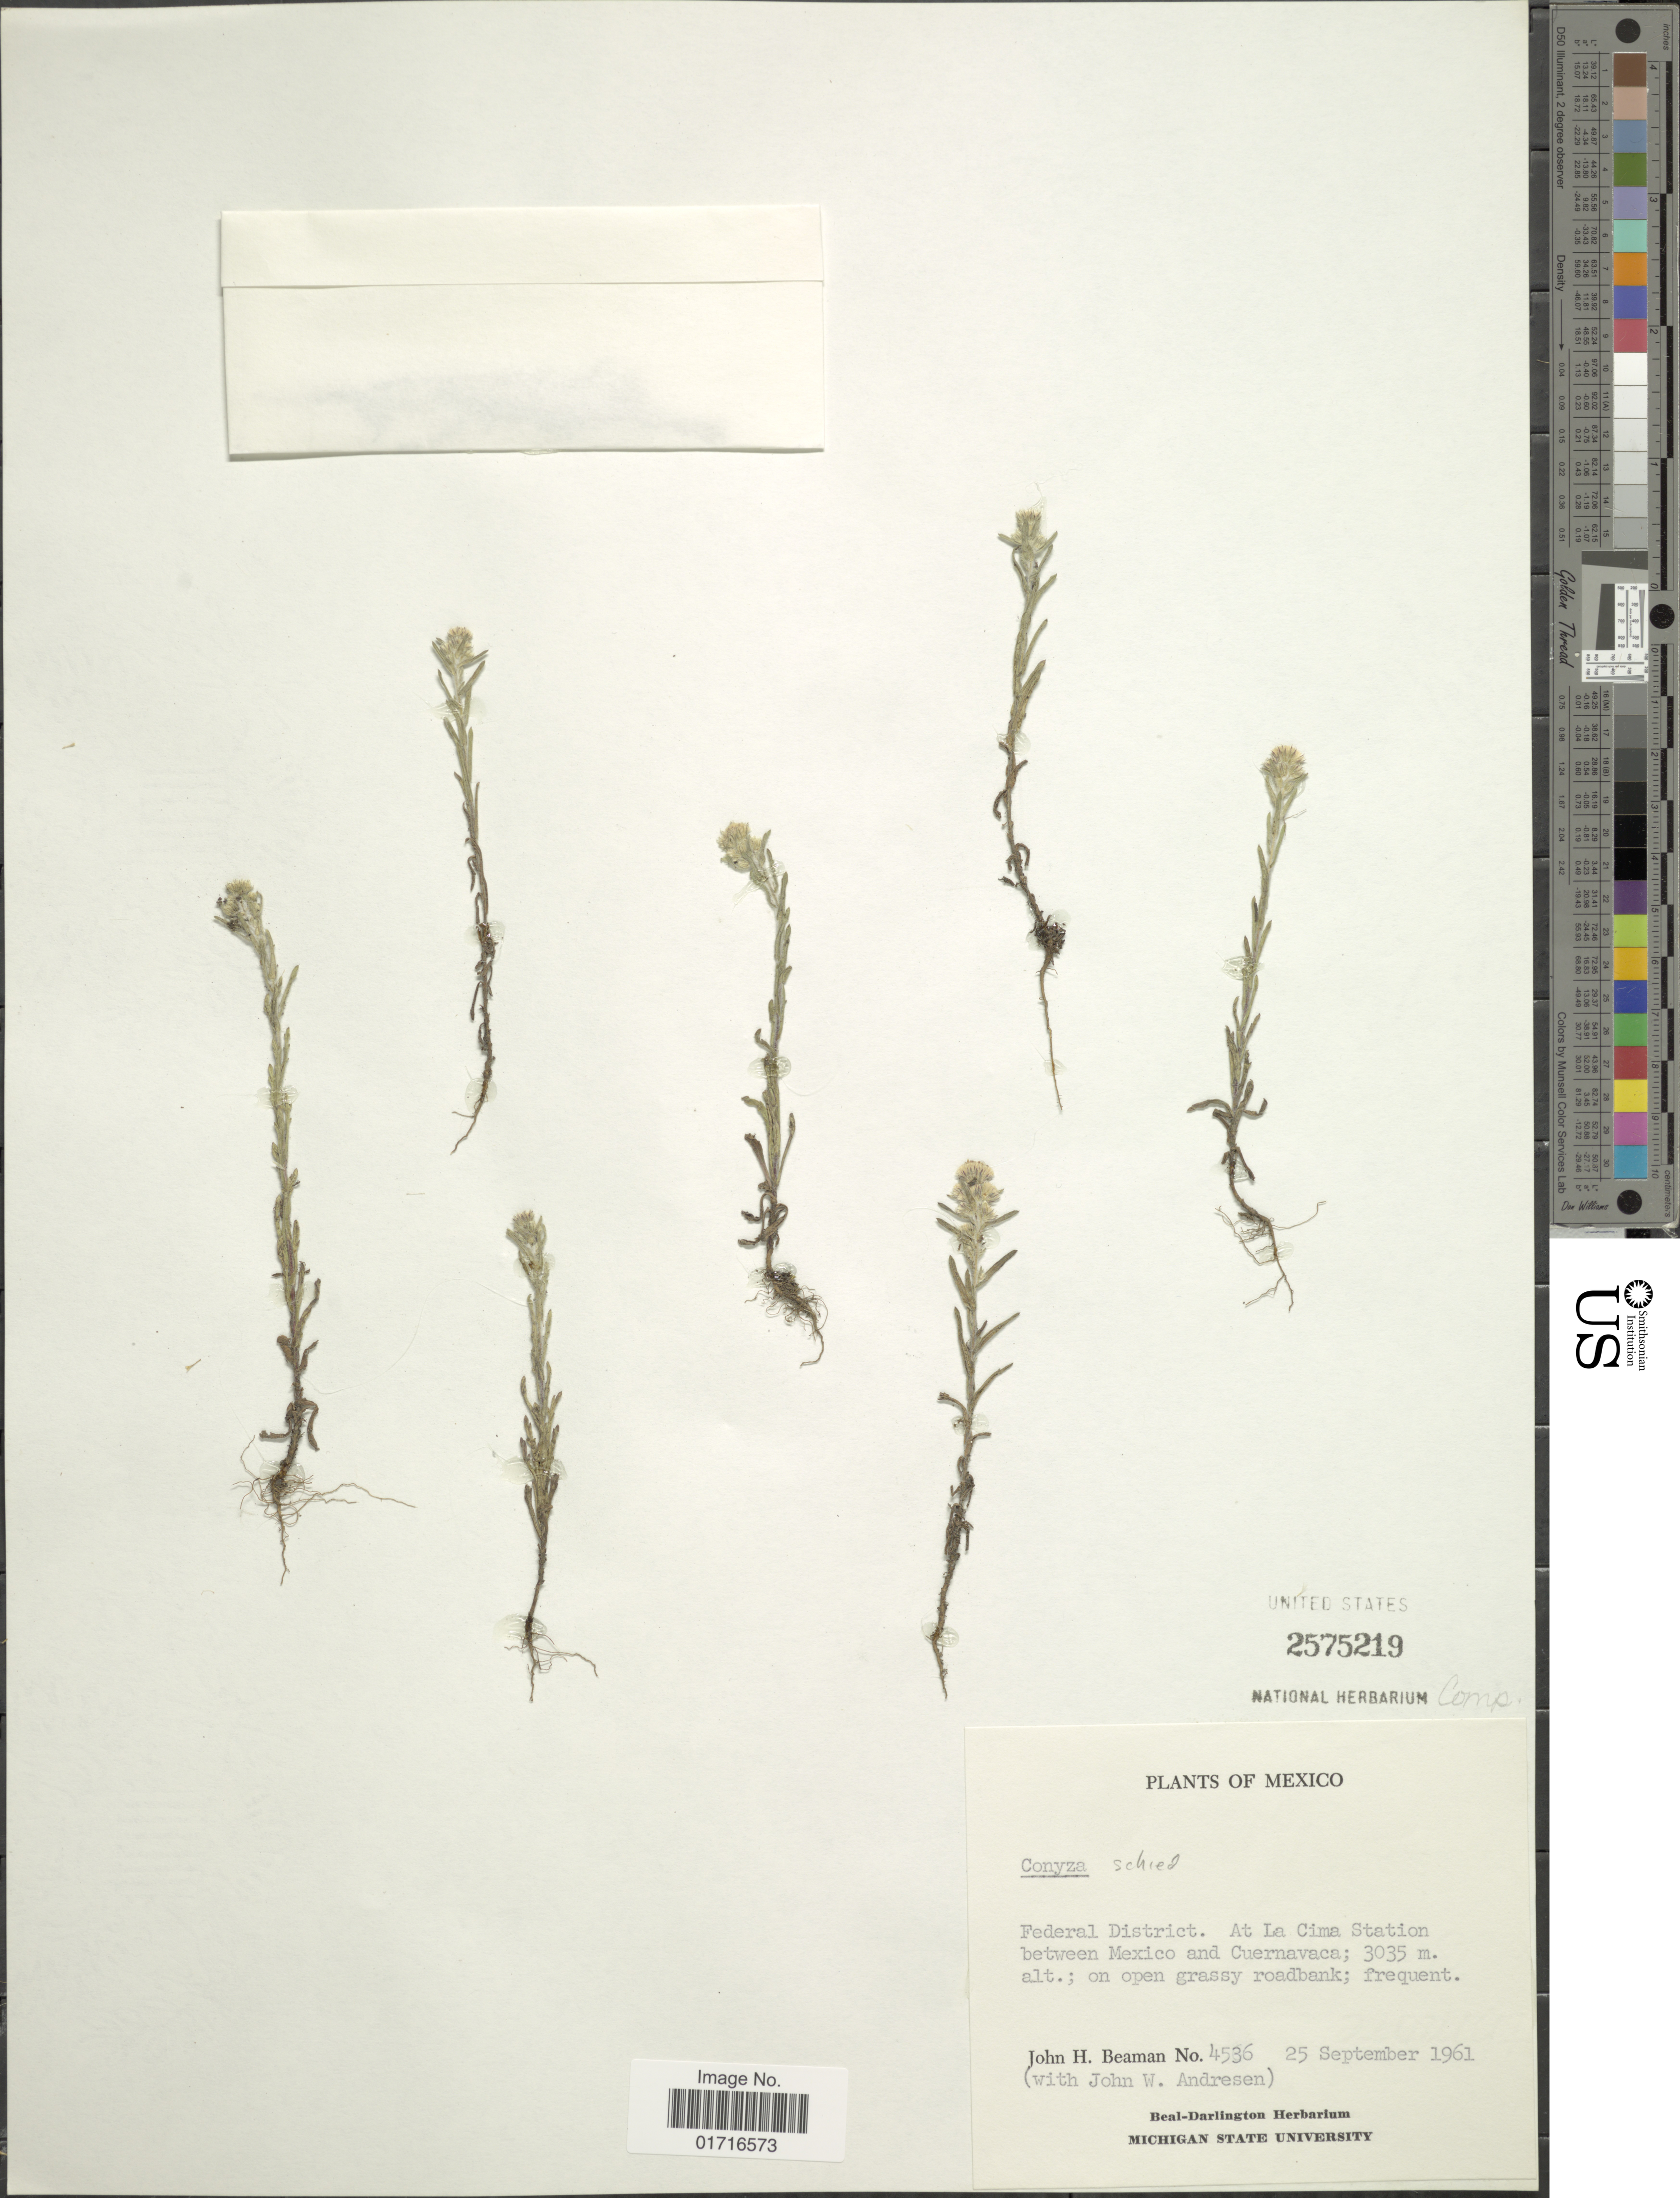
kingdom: Plantae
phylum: Tracheophyta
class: Magnoliopsida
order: Asterales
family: Asteraceae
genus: Conyza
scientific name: Conyza schiedeana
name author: (Less.) Cronq.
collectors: J. H. Beaman & J. Andrésen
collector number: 4536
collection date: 1961-09-25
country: Mexico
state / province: Distrito Federal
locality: Federal District. At La Cima Station between Mexico and Cuernavaca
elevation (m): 3035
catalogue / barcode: US 2575219